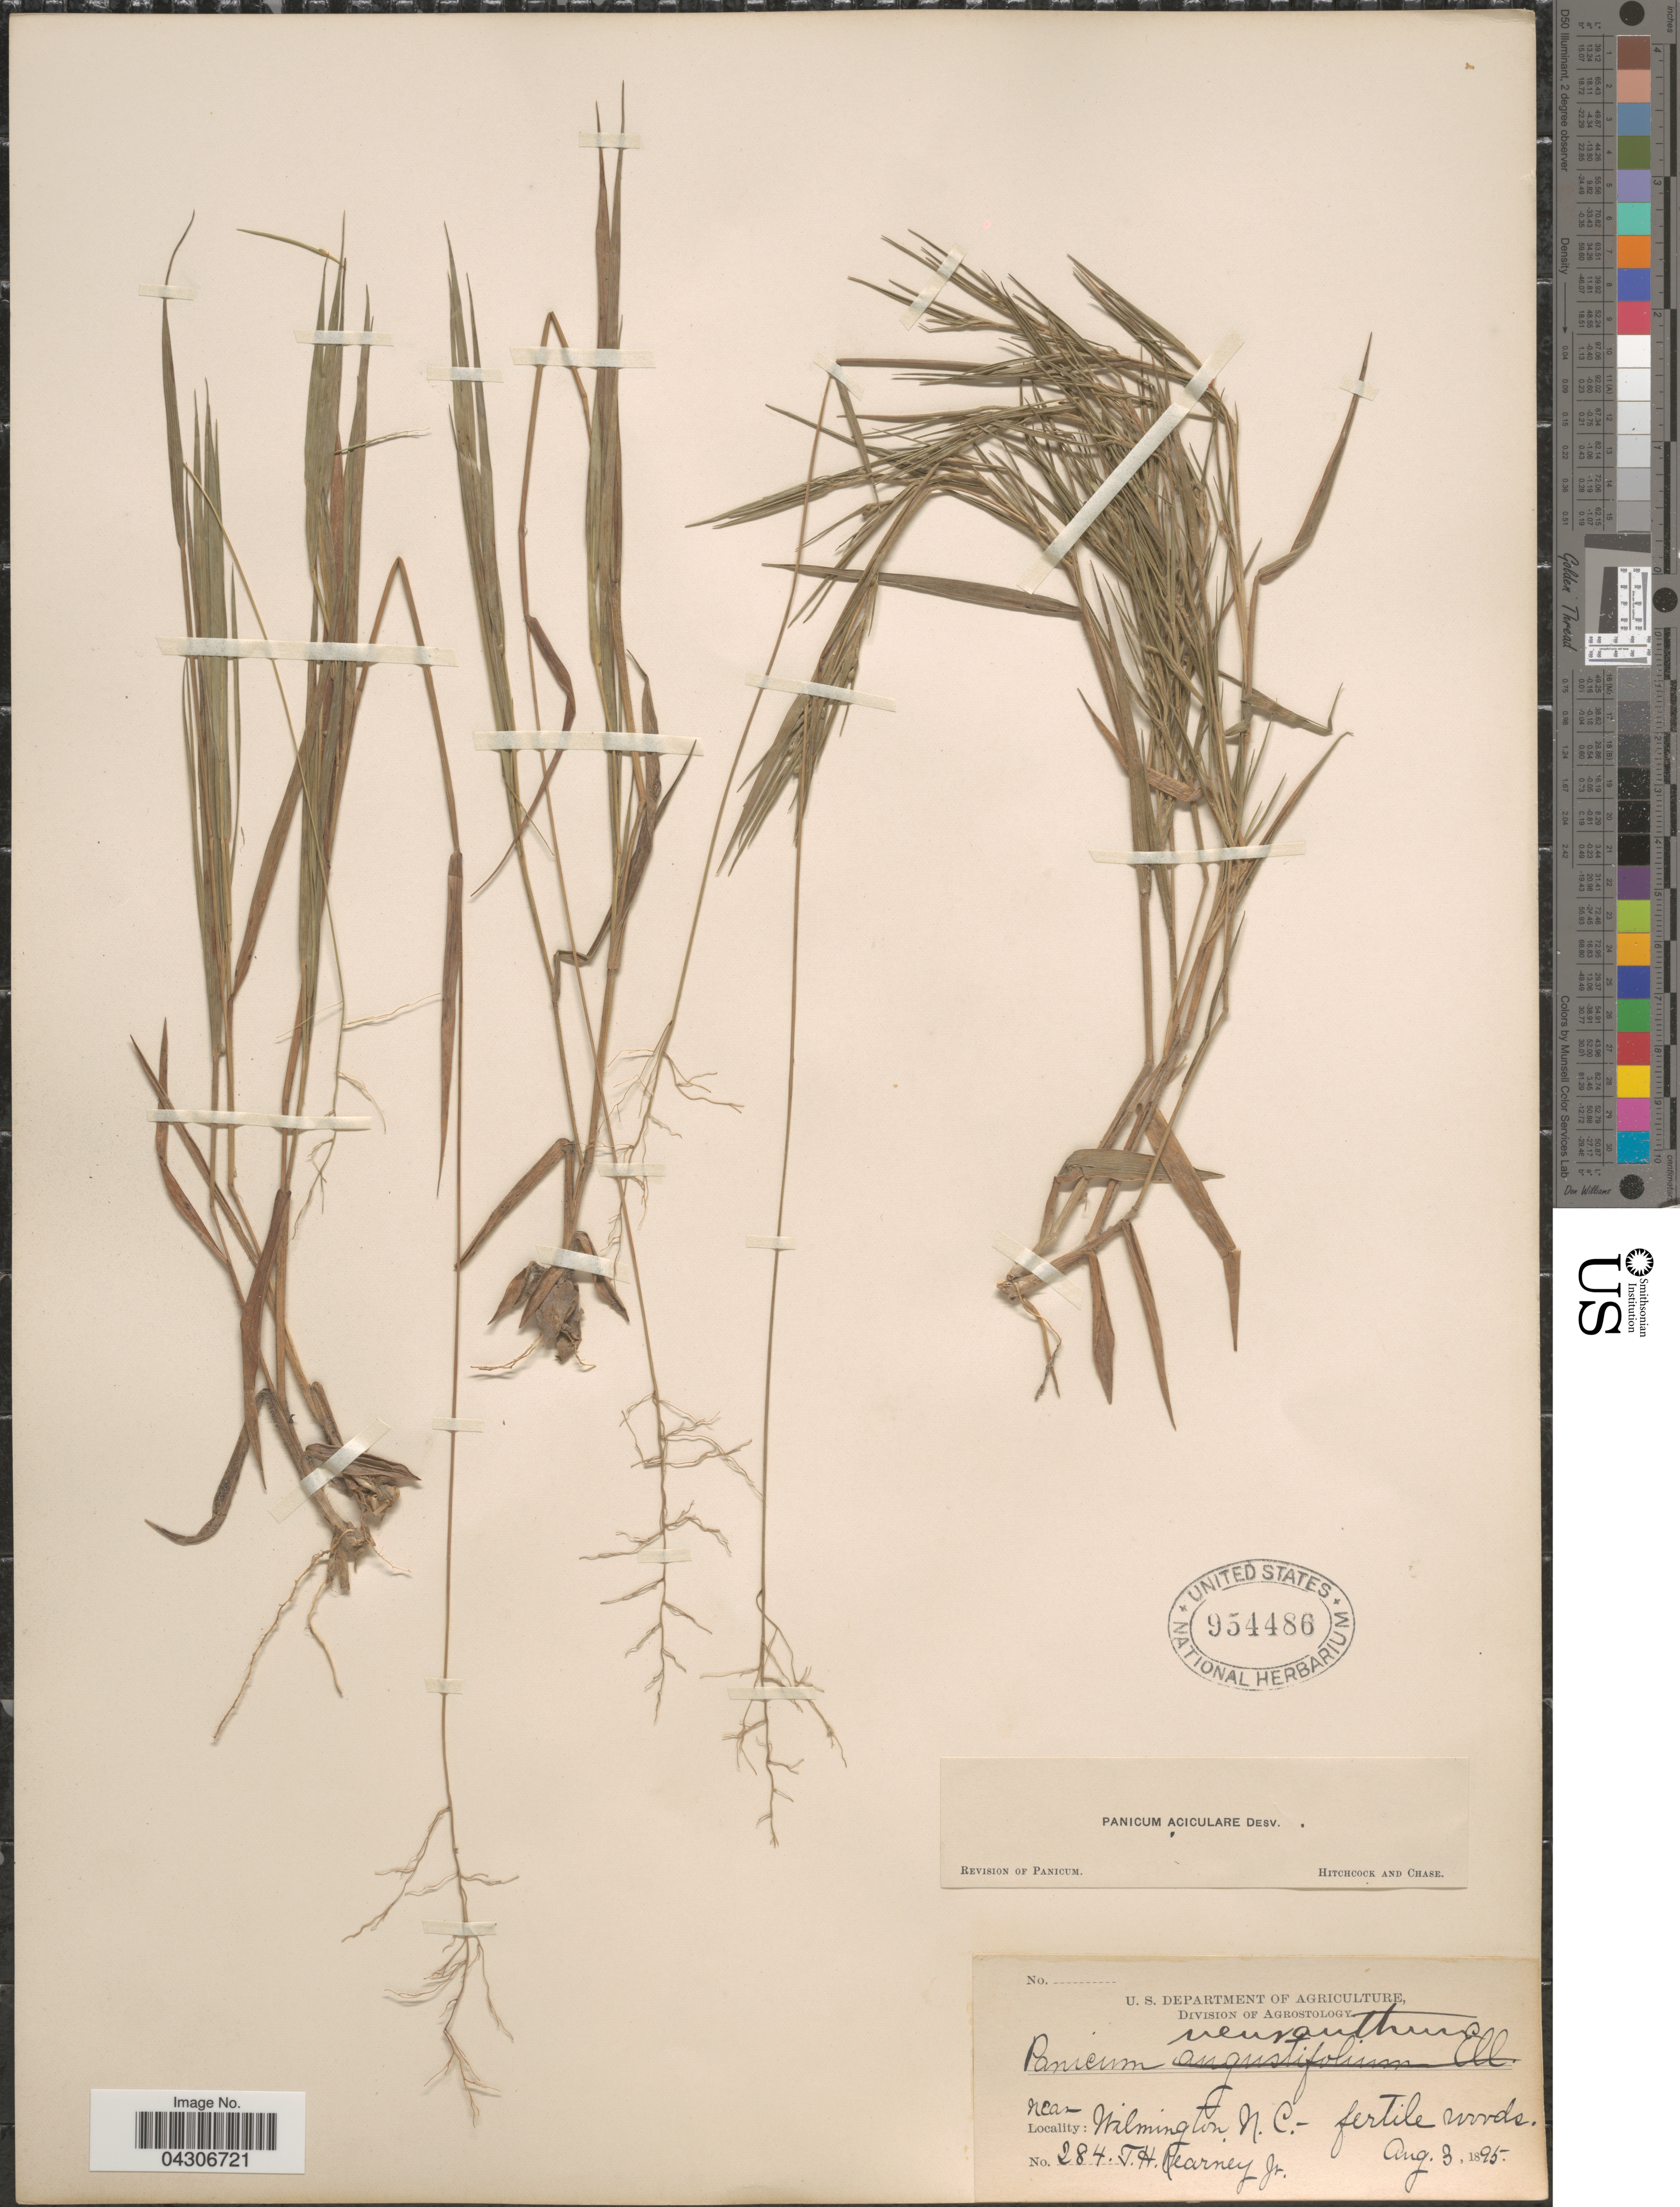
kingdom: Plantae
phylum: Tracheophyta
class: Liliopsida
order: Poales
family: Poaceae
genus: Dichanthelium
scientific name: Dichanthelium aciculare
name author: (Desv. ex Poir.) Gould & C.A. Clark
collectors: T. H. Kearney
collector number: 284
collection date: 1895-08-03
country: United States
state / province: North Carolina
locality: Near Wilmington.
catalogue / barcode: US 954486